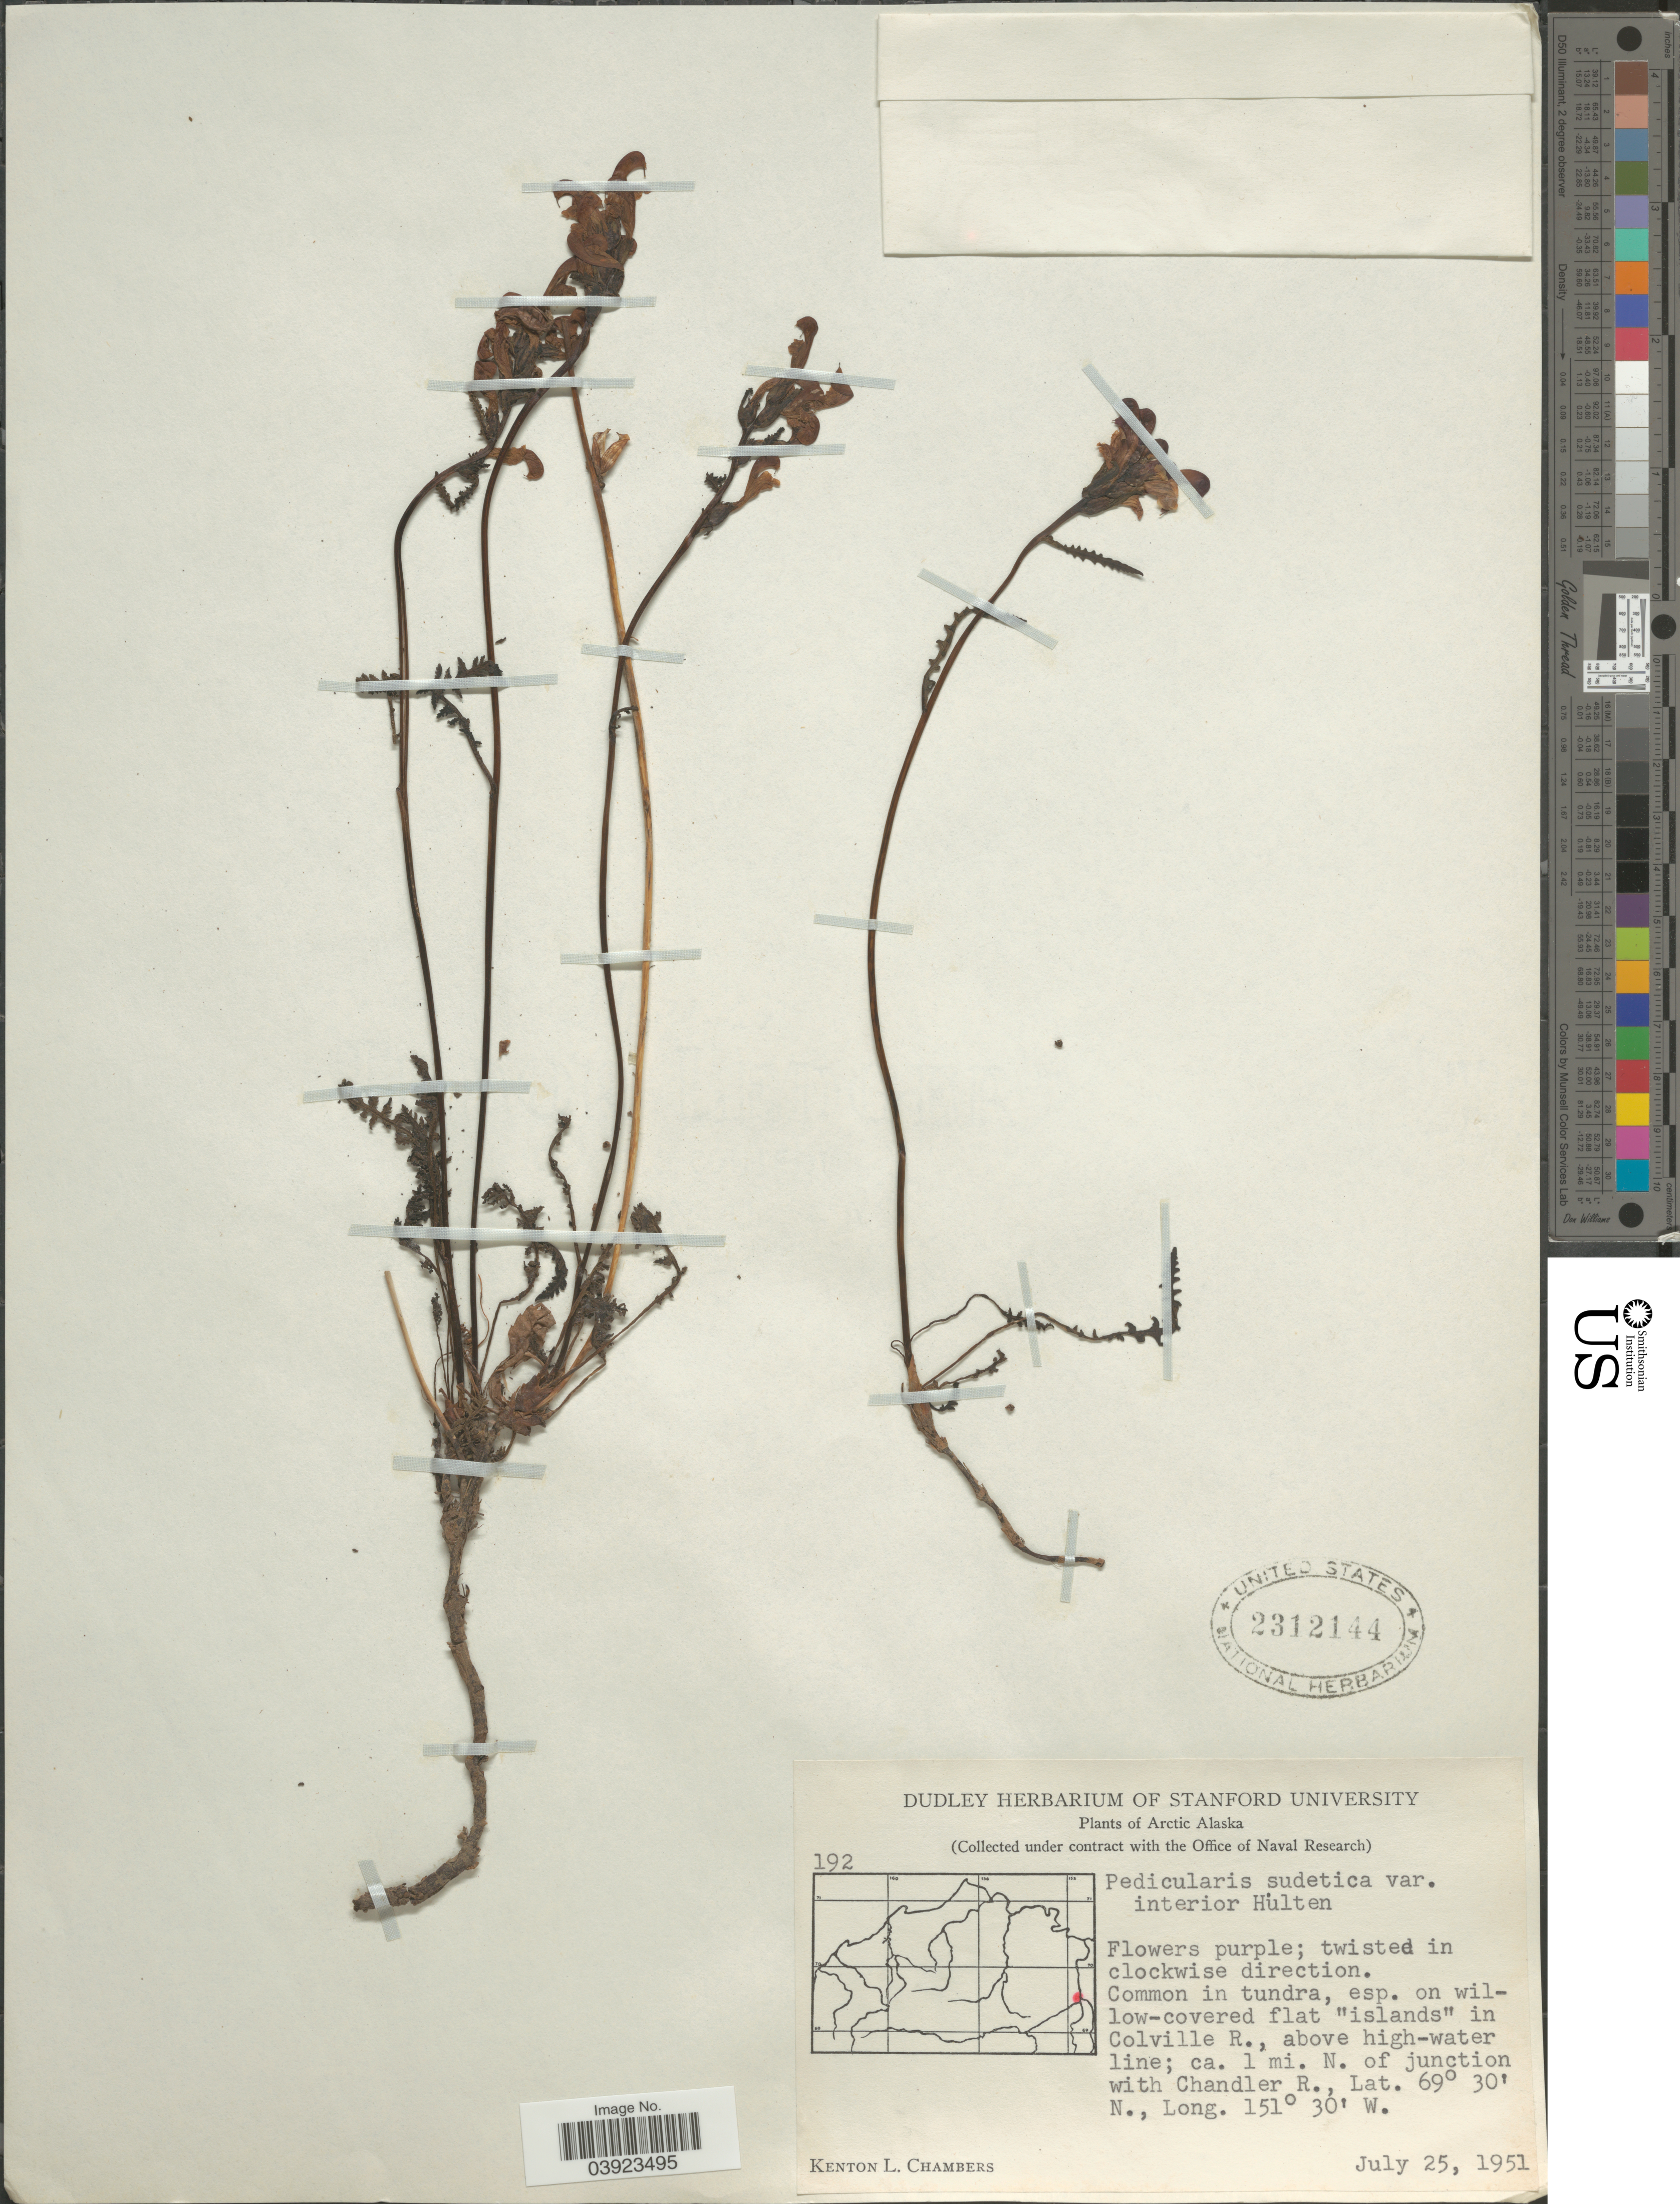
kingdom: Plantae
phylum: Tracheophyta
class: Magnoliopsida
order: Lamiales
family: Orobanchaceae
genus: Pedicularis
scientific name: Pedicularis sudetica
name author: Willd.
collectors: K. L. Chambers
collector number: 192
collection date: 1951-07-25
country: United States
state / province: Alaska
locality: Arctic Alaska. In tundra, esp. on willow-covered flat "islands" in Colville R., above high-water line; ca. 1 mi. N. of junction with Chandler R.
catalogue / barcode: US 2312144